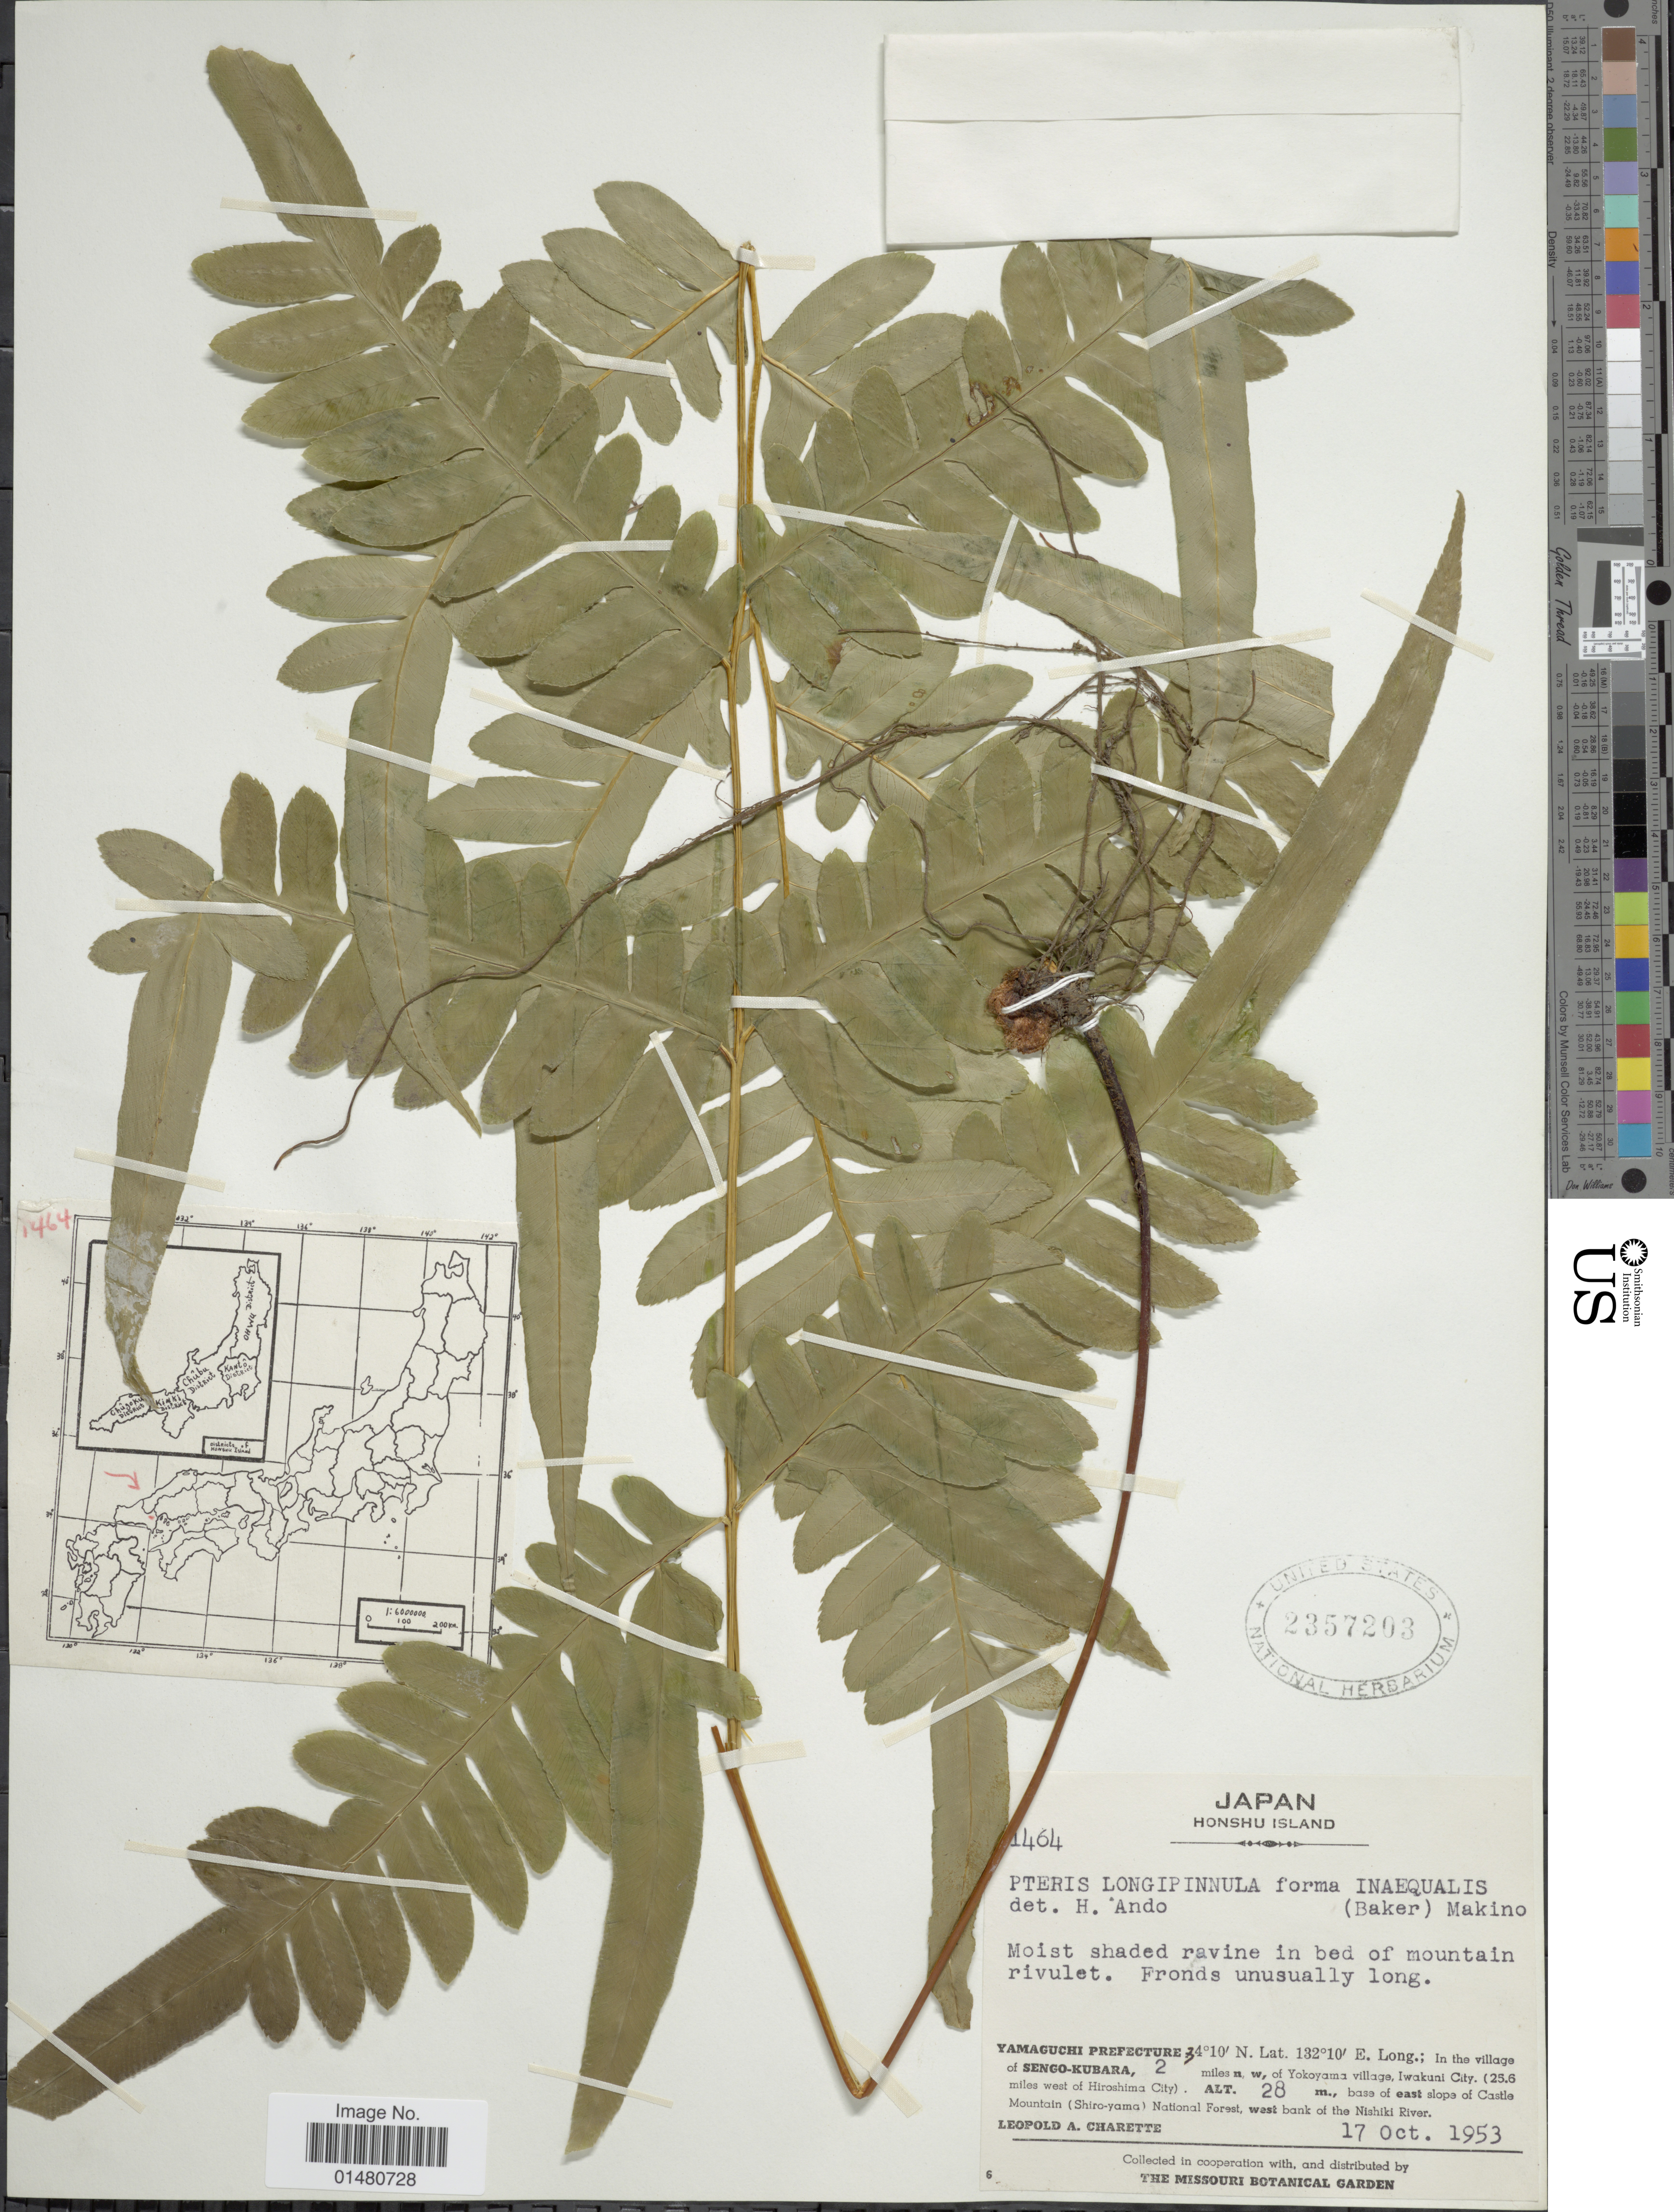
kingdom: Plantae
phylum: Tracheophyta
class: Polypodiopsida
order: Polypodiales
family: Pteridaceae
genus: Pteris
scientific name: Pteris longipinnula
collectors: L. A. Charette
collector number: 1464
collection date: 1953-10-17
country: Japan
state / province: Yamaguti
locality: Honshu Island, Yamaguchi Prefecture: In the village of Sengo-Kubara, 2 miles n, w, of Yokoyama village, Iwakuni City. (25.6 miles west of Hiroshima City), base of east slope of Castle Mountain (Shiro-yama) National Forest, west bank of the Nishiki River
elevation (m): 28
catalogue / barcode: US 2357203